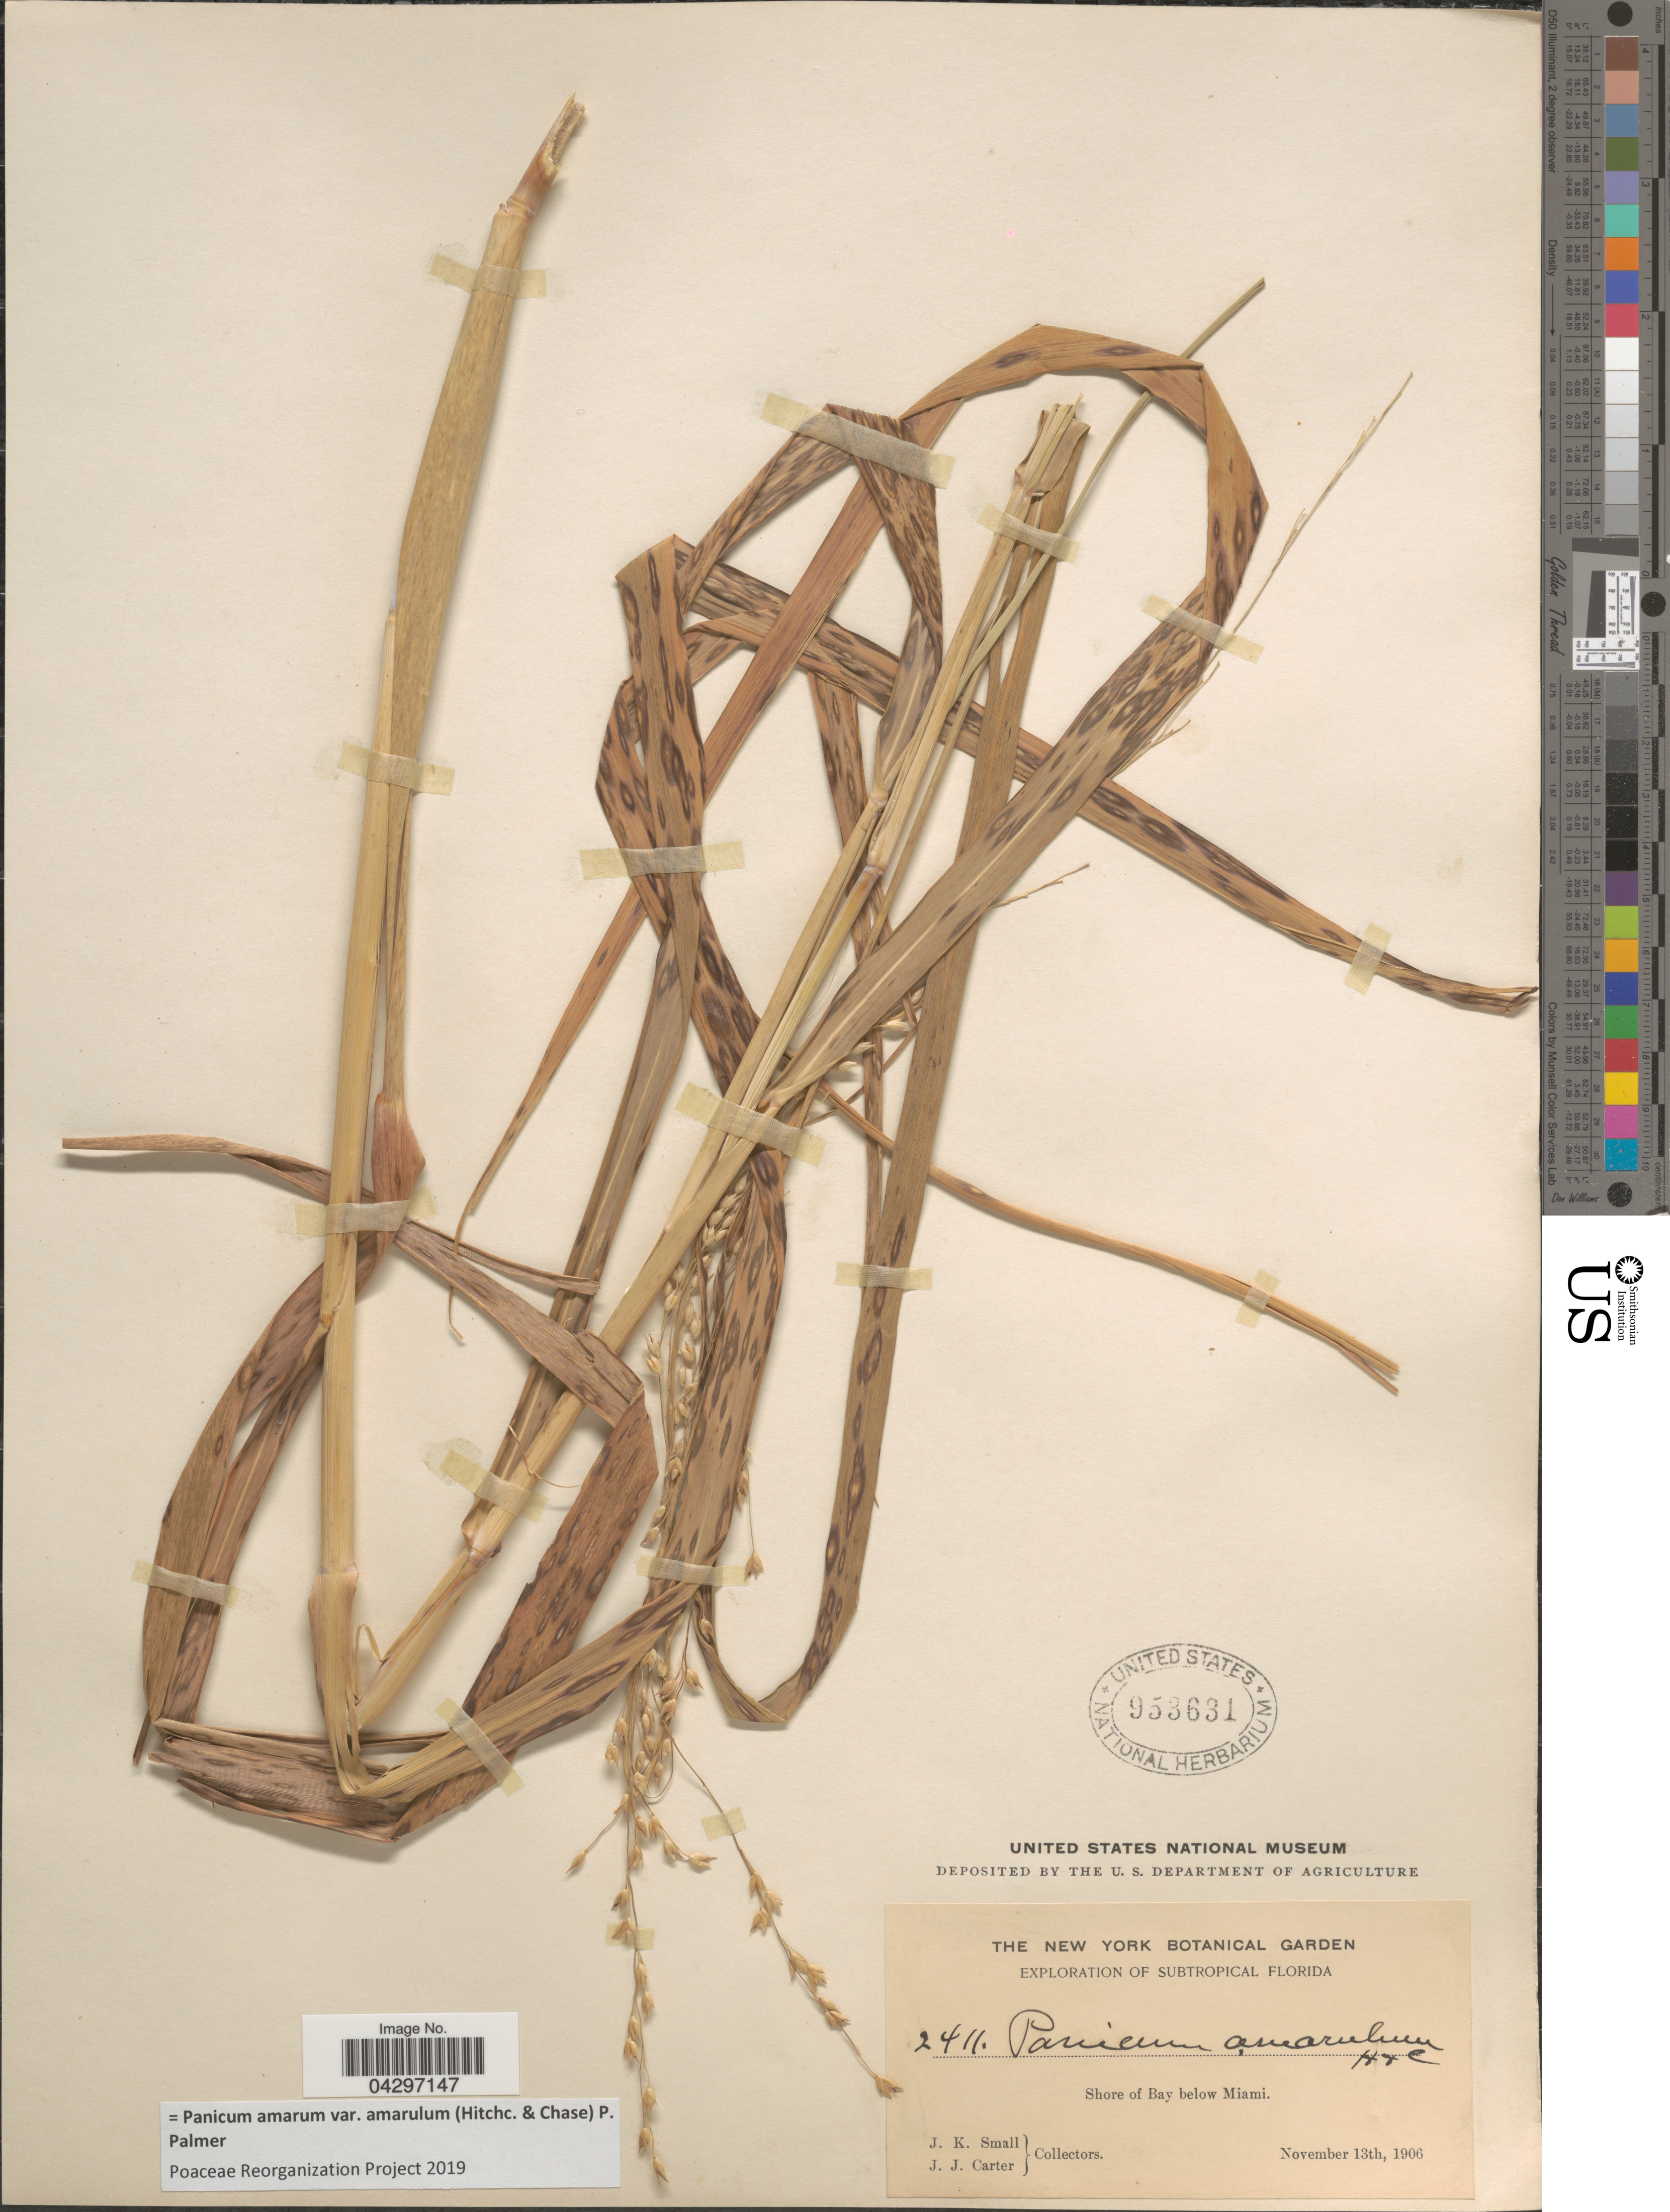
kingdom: Plantae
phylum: Tracheophyta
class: Liliopsida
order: Poales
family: Poaceae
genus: Panicum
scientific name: Panicum amarum var. amarulum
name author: (Hitchc. & Chase) Freckmann & Lelong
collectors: J. K. Small & J. Carter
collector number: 2411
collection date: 1906-11-13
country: United States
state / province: Florida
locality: Exploration of Subtropical Florida. Shore of Bay below Miami.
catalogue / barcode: US 953631